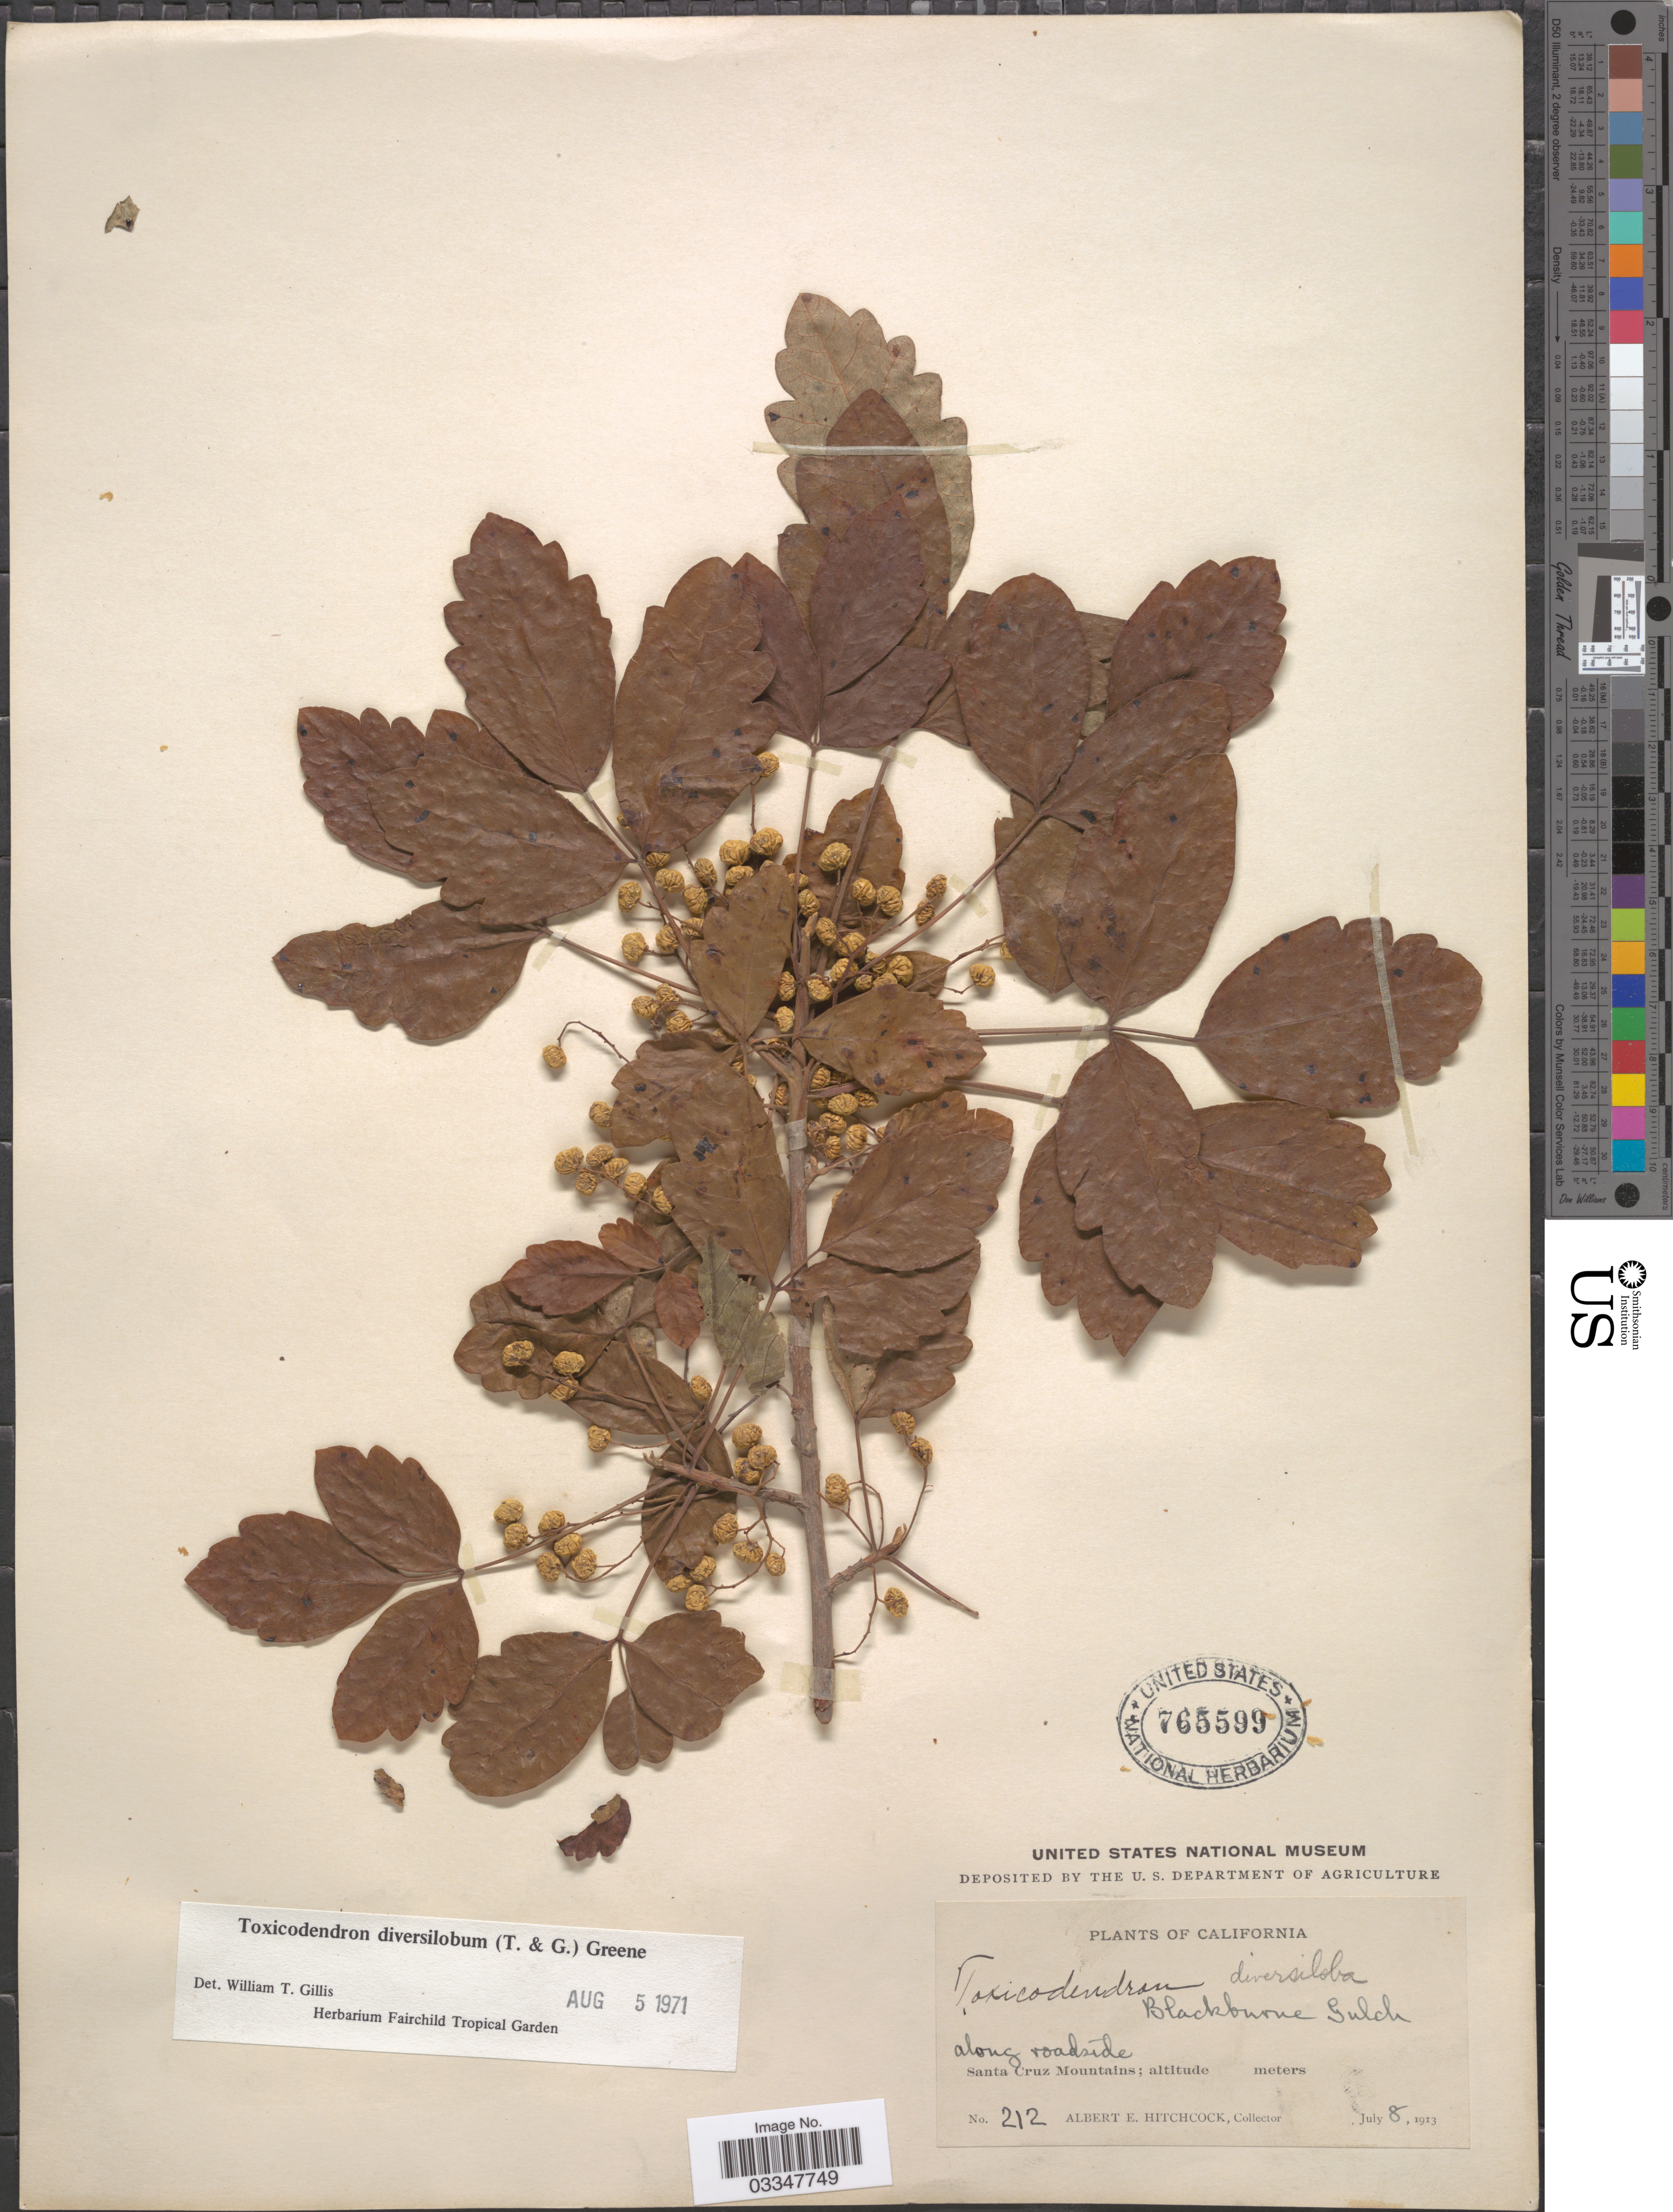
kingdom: Plantae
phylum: Tracheophyta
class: Magnoliopsida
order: Sapindales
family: Anacardiaceae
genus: Toxicodendron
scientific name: Toxicodendron diversilobum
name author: (Torr. & A. Gray) Greene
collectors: A. Hitchcock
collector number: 212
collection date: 1913-07-08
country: United States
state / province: California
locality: Along roadside. Santa Cruz Mountains.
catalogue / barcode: US 765599